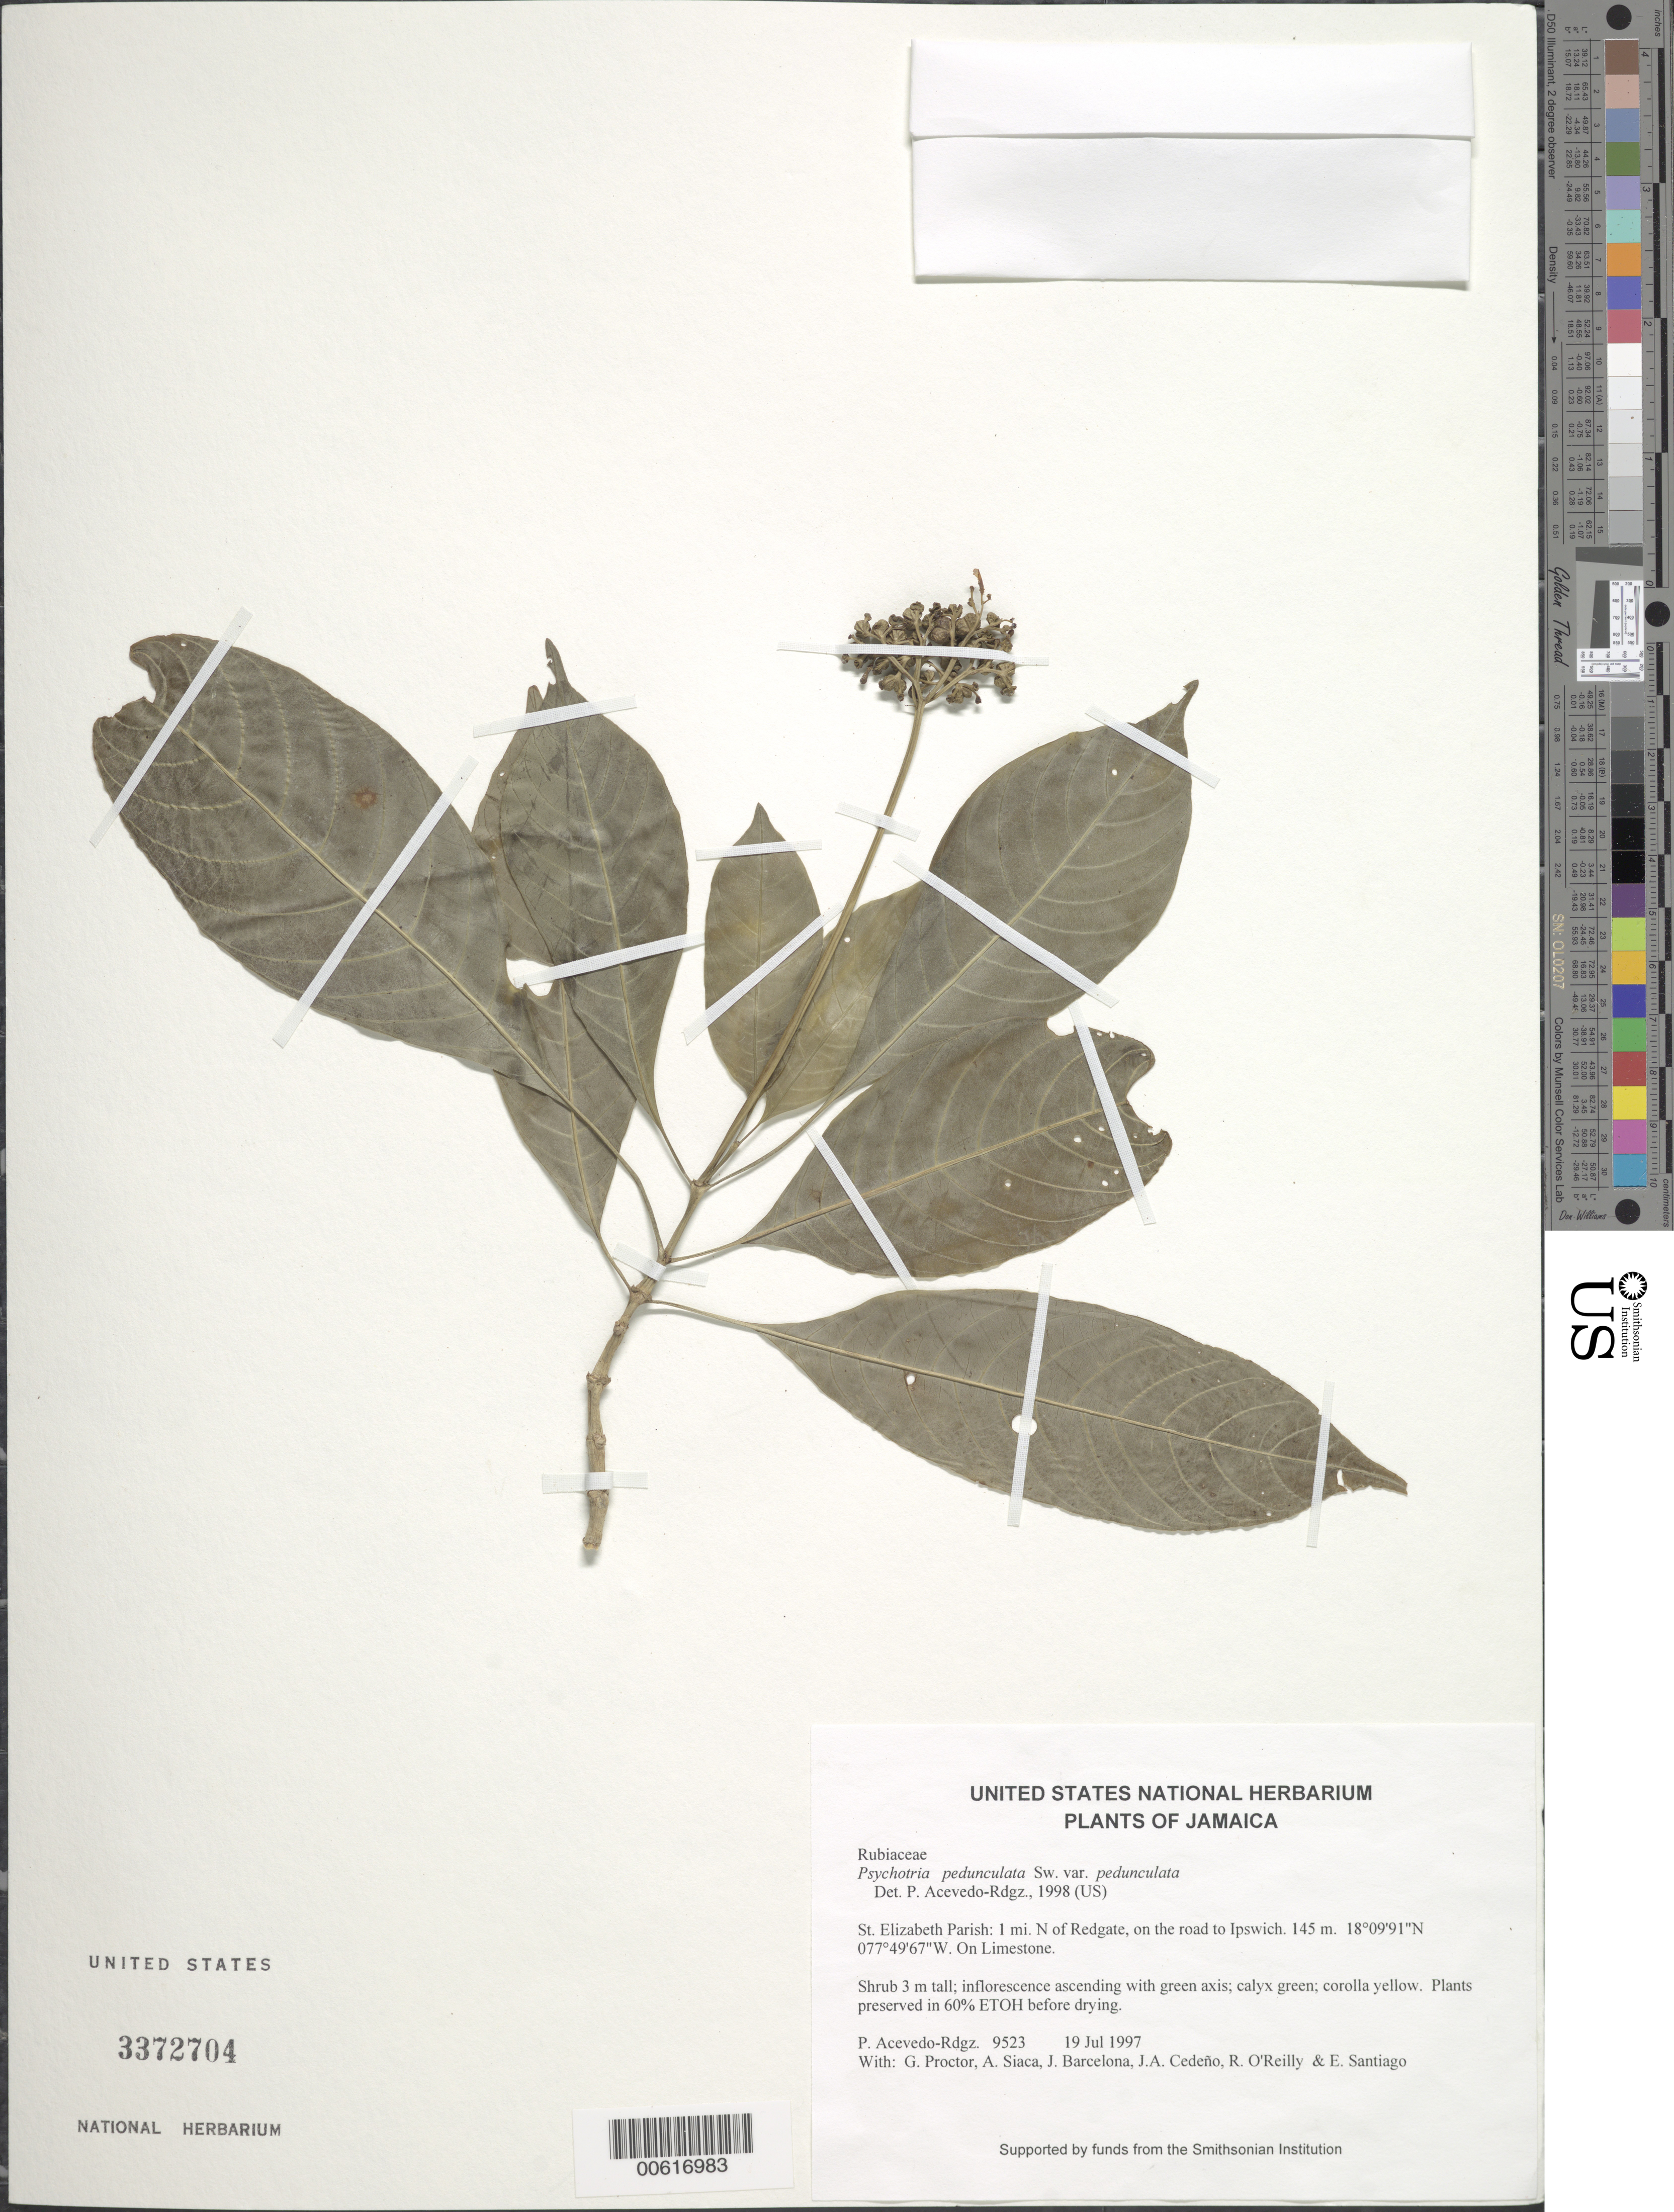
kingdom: Plantae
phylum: Tracheophyta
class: Magnoliopsida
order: Gentianales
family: Rubiaceae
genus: Psychotria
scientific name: Psychotria pedunculata var. pedunculata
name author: Sw.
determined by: Acevedo-Rodríguez, P., (BOT), Smithsonian Institution - National Museum of Natural History (UNITED STATES)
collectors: P. Acevedo-Rodr., G. R. Proctor, A. Siaca, J. Barcelona, J. A. Cedeño M. & R. O'Reilly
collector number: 9523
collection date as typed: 19 Jul 1997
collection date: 1997-07-19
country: Jamaica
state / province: Saint Elizabeth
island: Jamaica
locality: St. Elizabeth Parish: 1 mi. N of Redgate, on the road to Ipswich.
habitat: On Limestone.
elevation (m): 145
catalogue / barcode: US 3372704